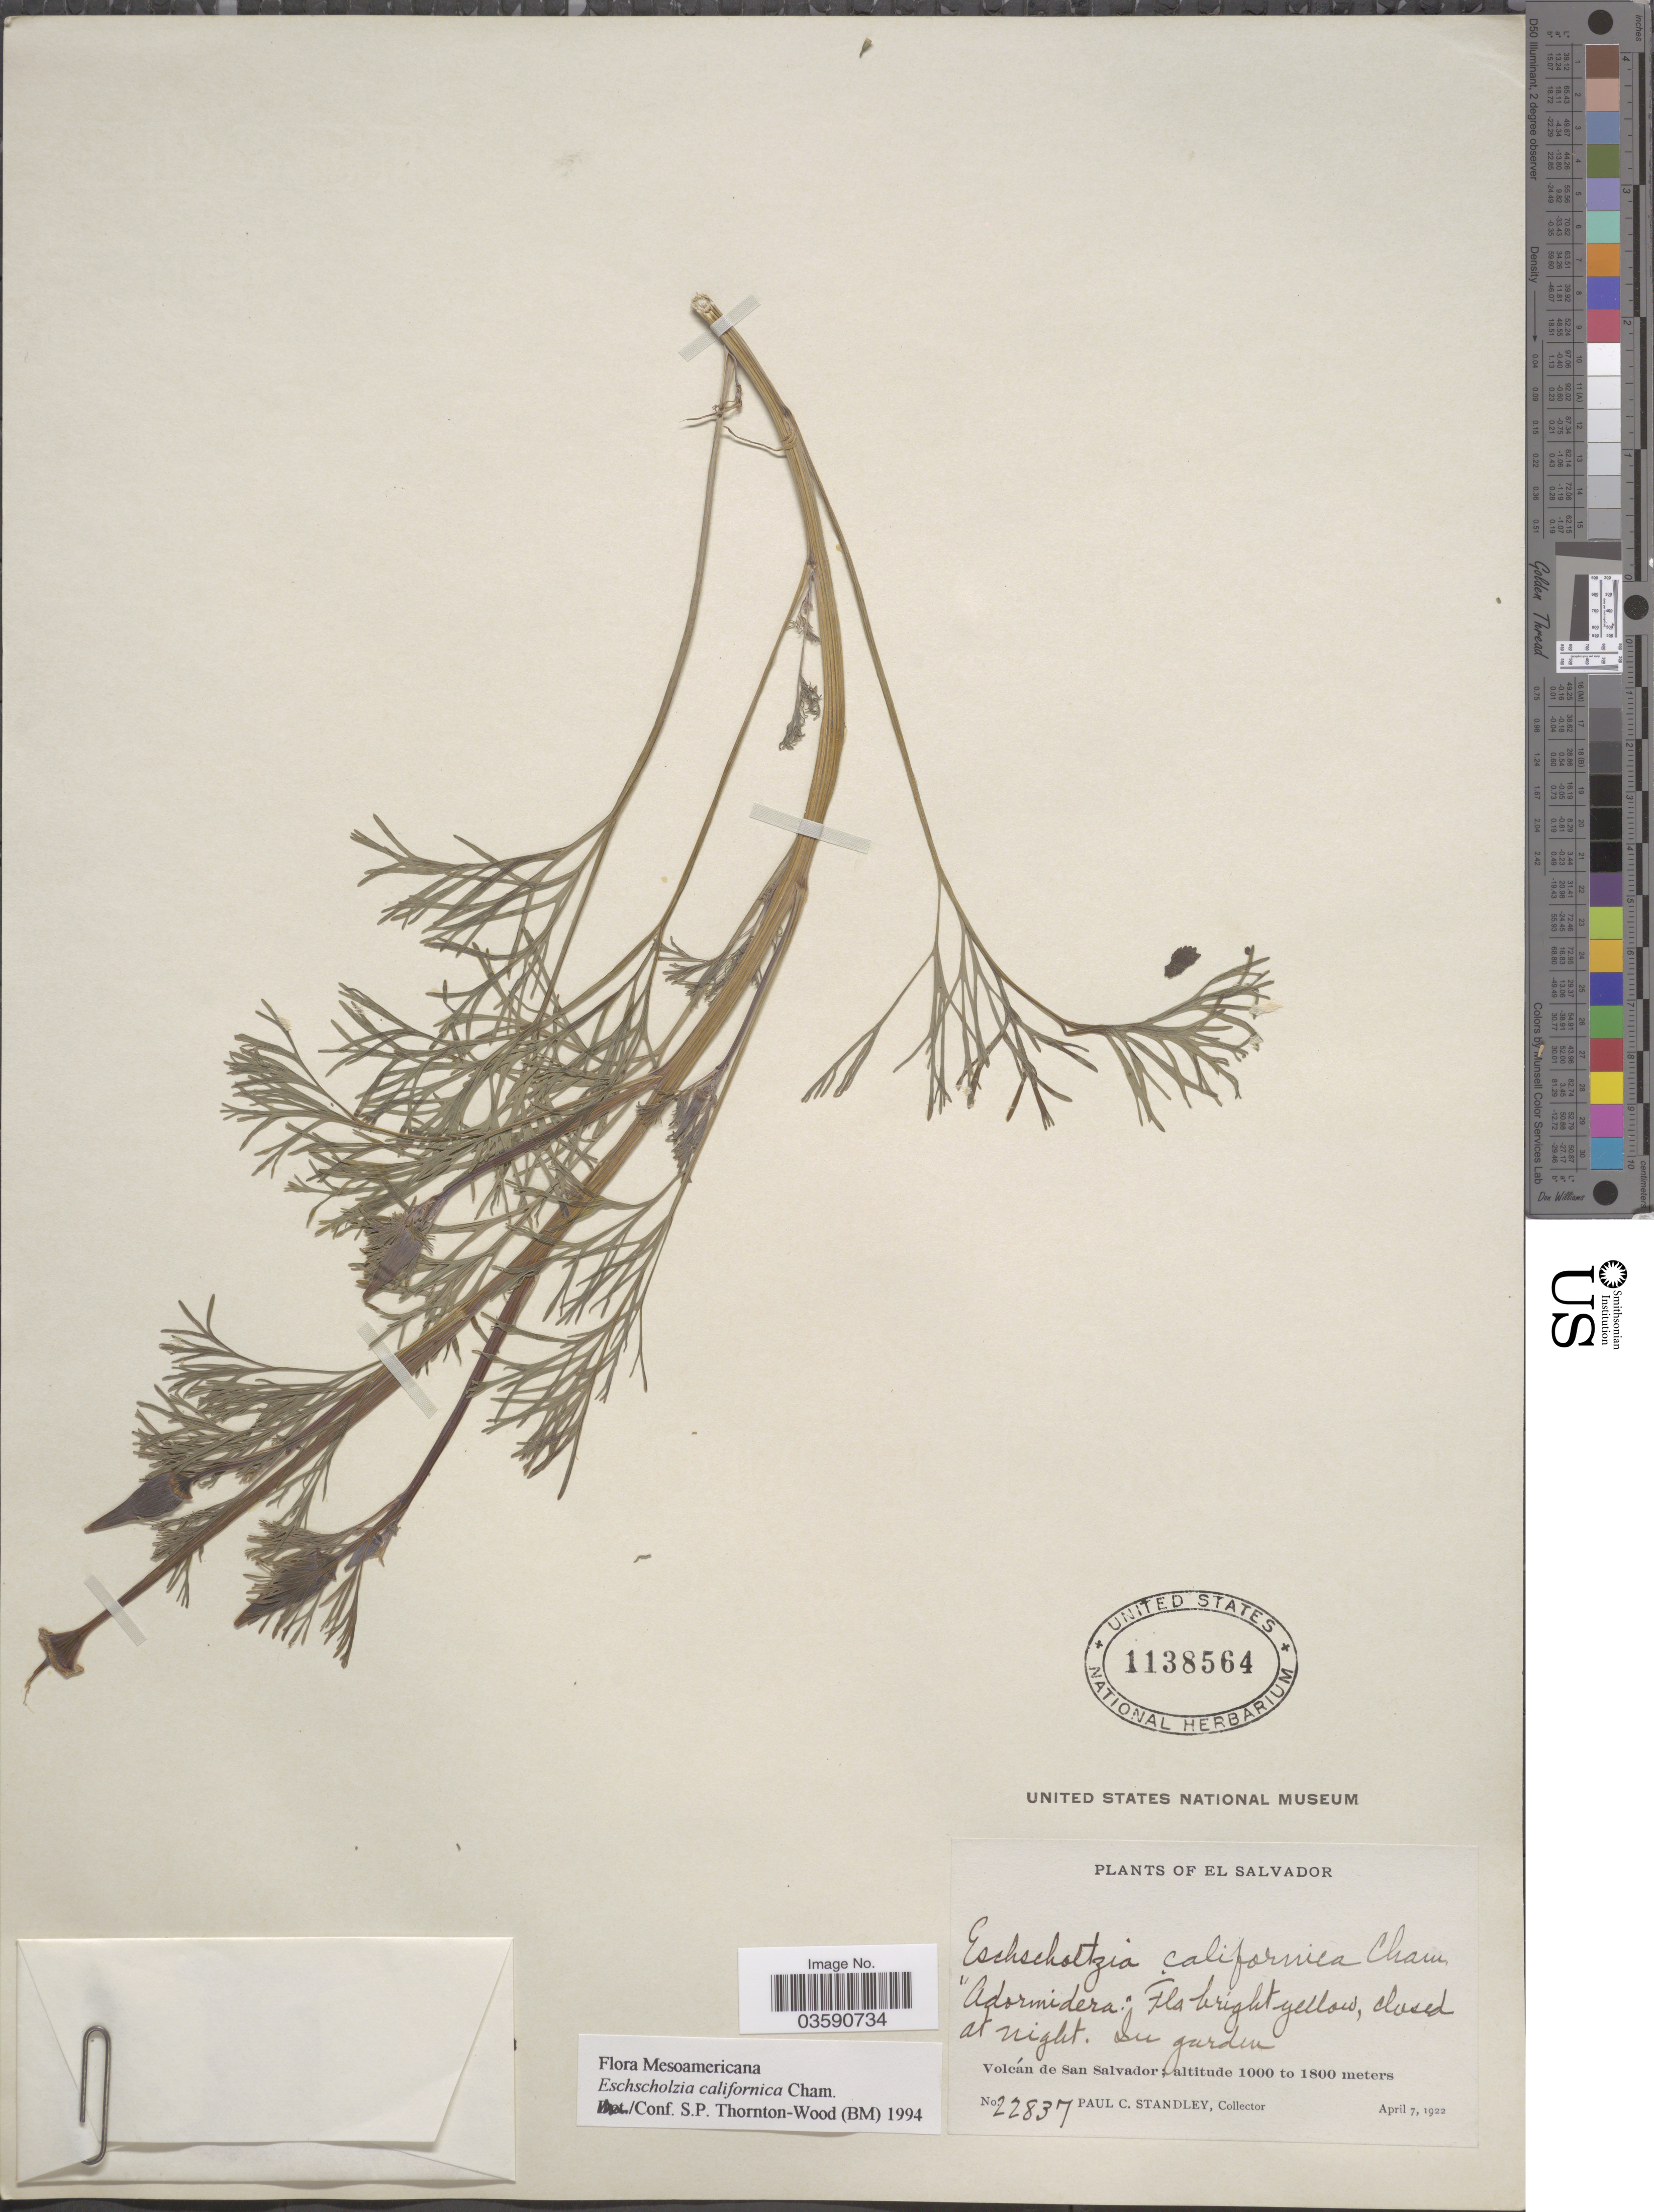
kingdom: Plantae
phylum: Tracheophyta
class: Magnoliopsida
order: Ranunculales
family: Papaveraceae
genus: Eschscholzia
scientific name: Eschscholzia californica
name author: Cham.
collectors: P. C. Standley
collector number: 22837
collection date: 1922-04-07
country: El Salvador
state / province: San Salvador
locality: In garden. Volcán de San Salvador.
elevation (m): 1000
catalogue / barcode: US 1138564